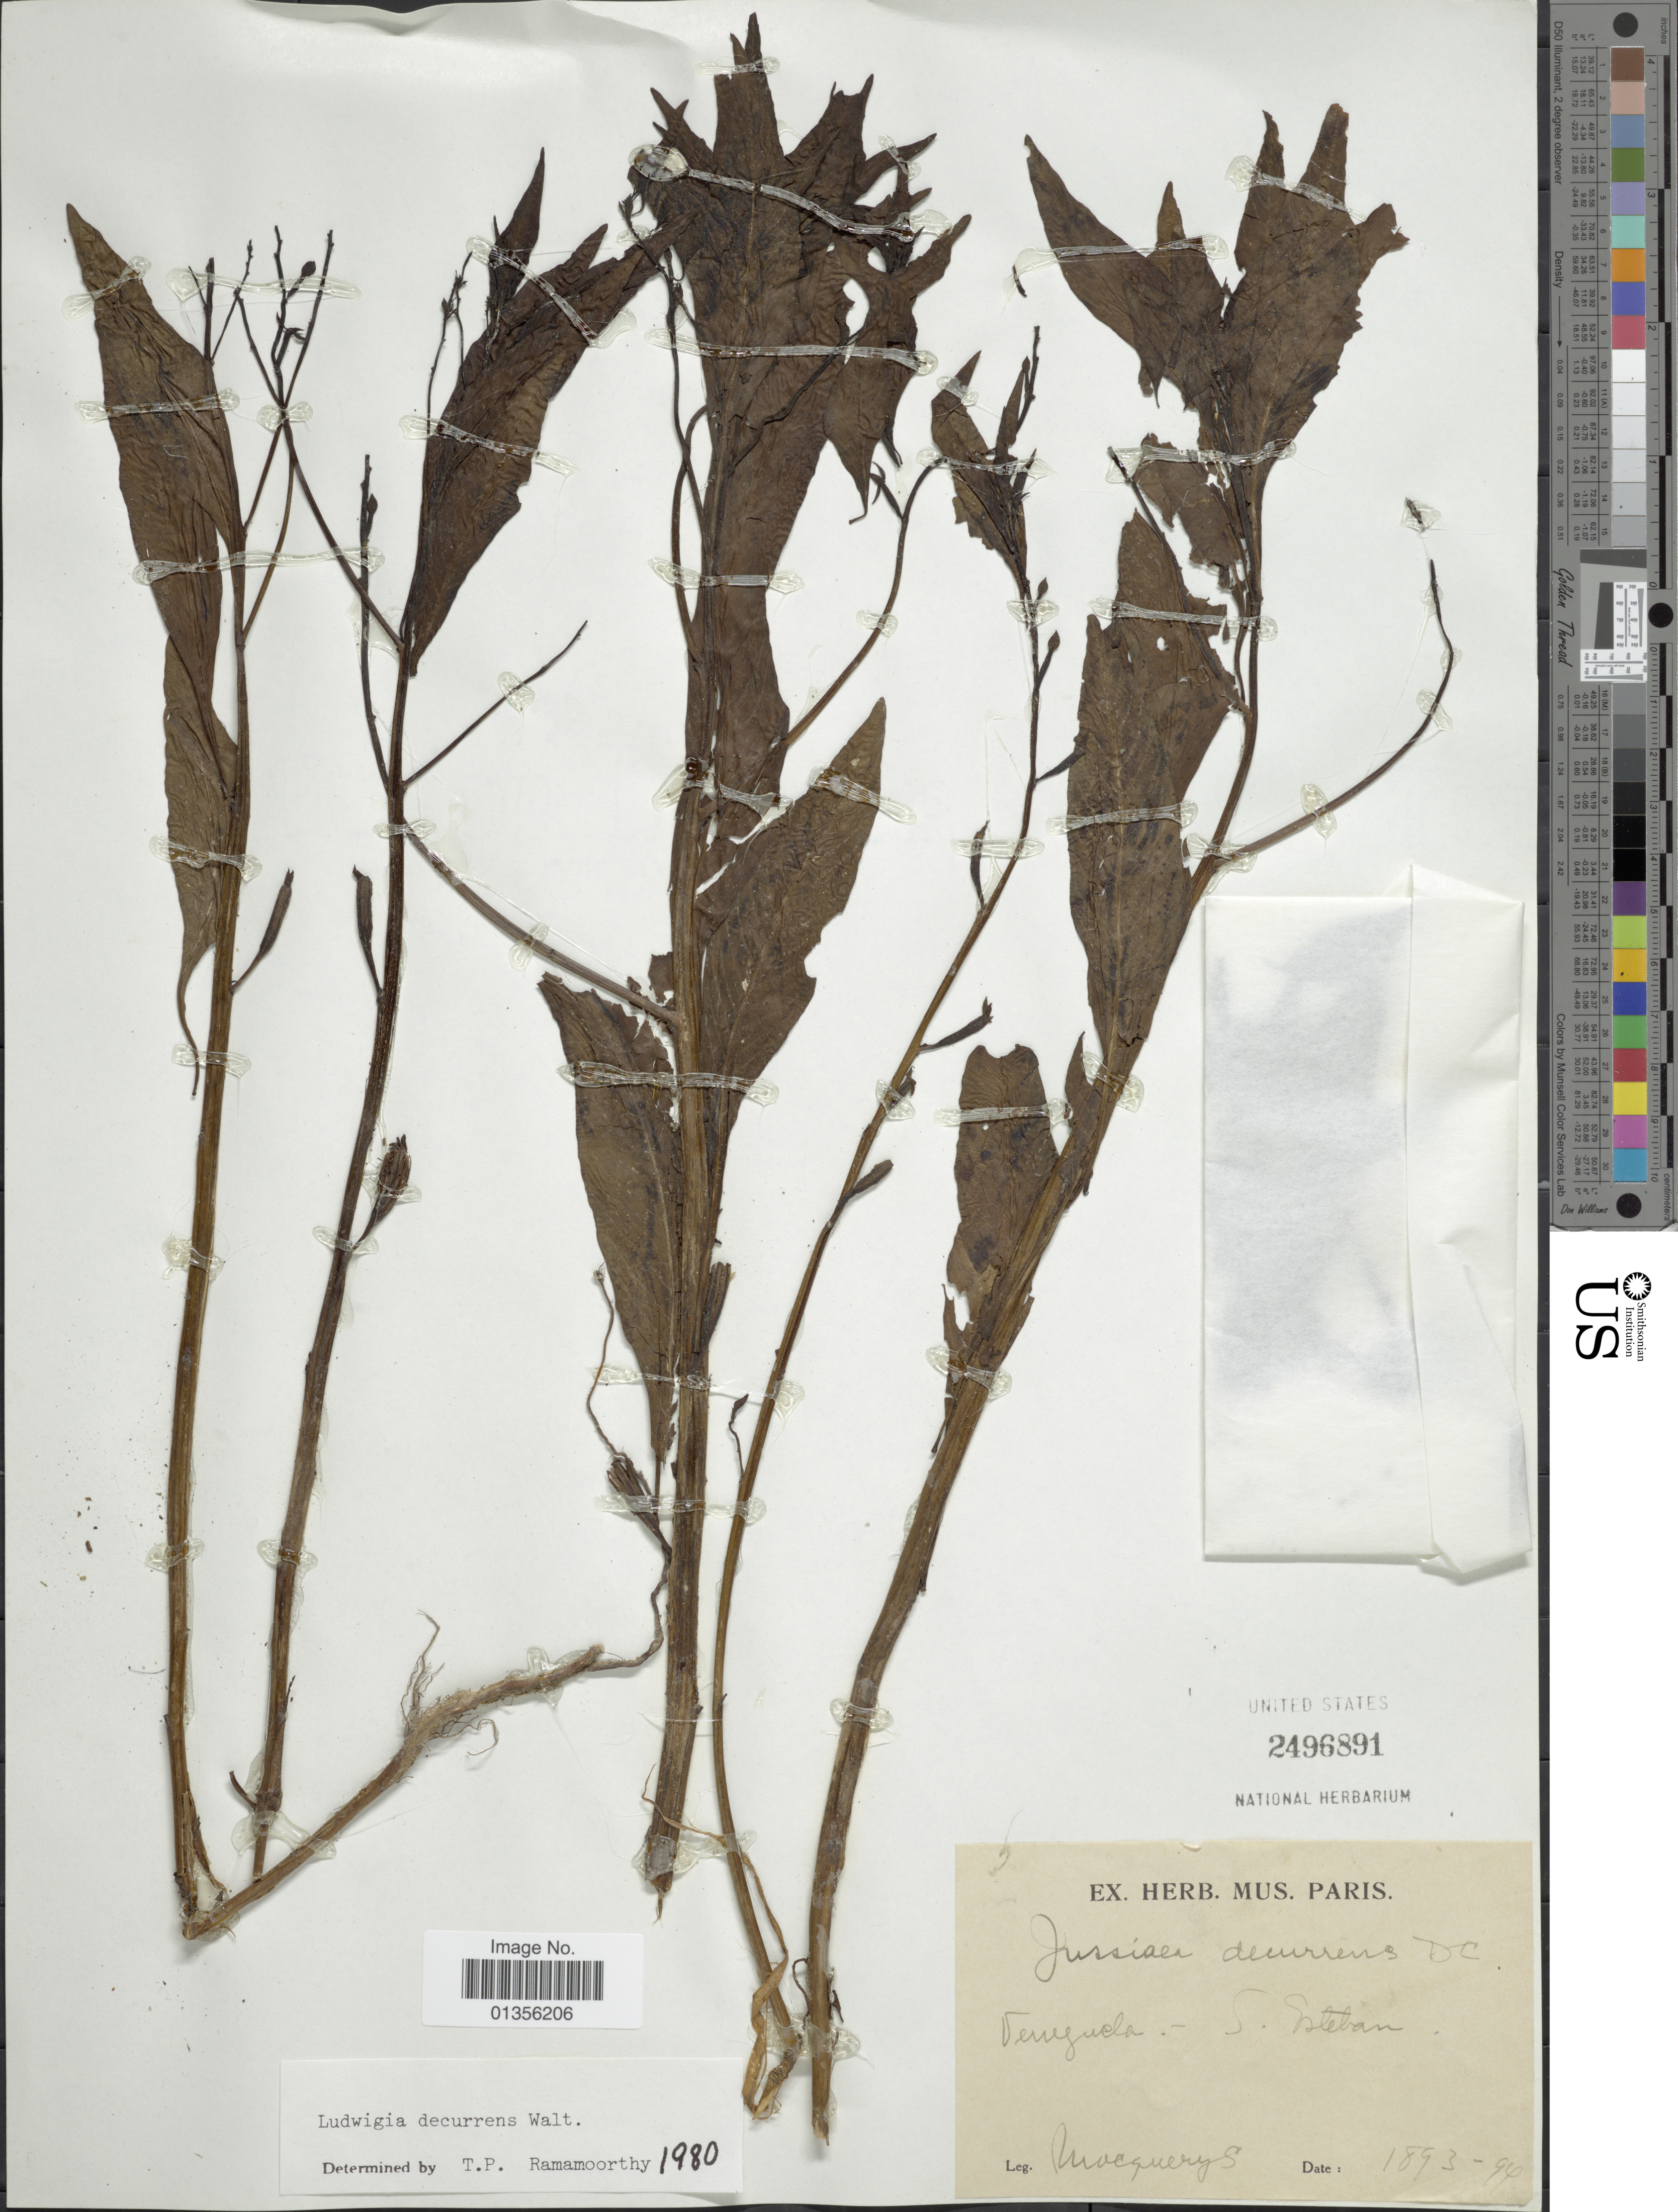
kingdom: Plantae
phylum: Tracheophyta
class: Magnoliopsida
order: Myrtales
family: Onagraceae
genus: Ludwigia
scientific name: Ludwigia decurrens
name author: Walter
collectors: A. Mocquerys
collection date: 1893/1894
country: Venezuela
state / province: Carabobo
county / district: Puerto Cabello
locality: San Esteban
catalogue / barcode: US 2496891